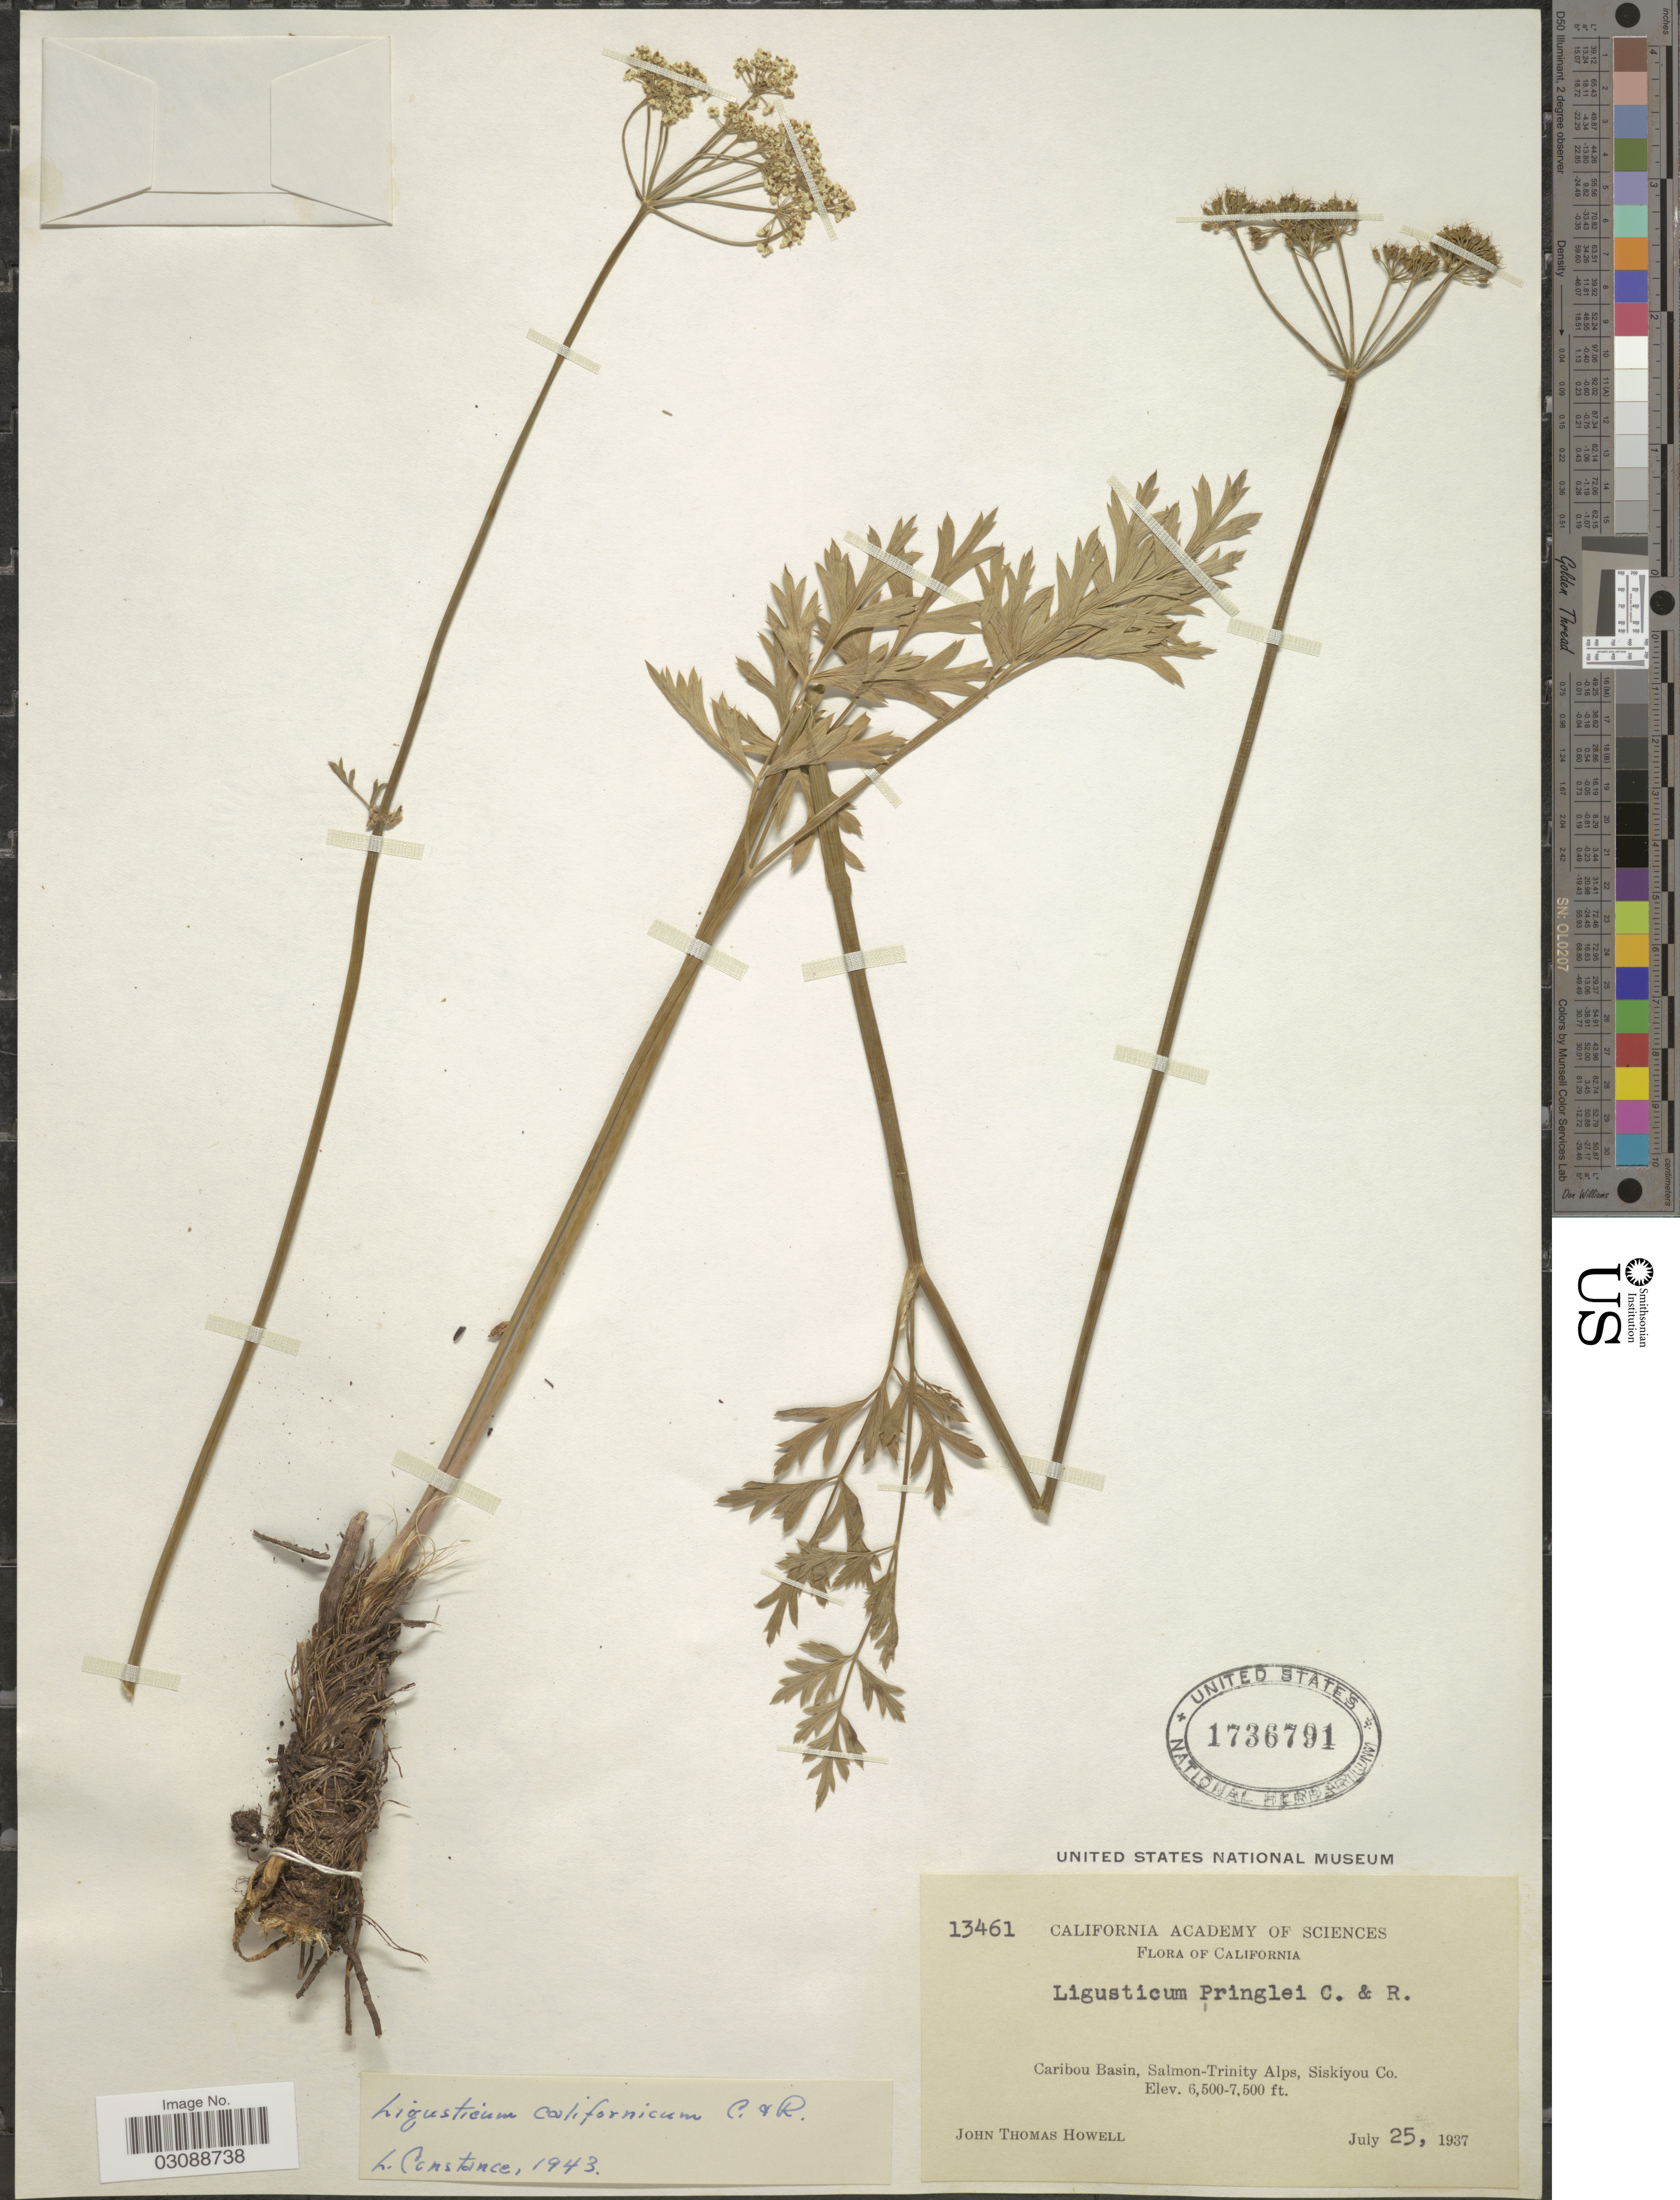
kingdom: Plantae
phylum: Tracheophyta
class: Magnoliopsida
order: Apiales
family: Apiaceae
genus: Ligusticum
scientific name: Ligusticum californicum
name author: J.M. Coult. & Rose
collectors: J. T. Howell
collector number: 13461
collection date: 1937-07-25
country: United States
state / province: California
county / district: Siskiyou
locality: Caribou Basin, Salmon-Trinity Alps, Siskiyou Co.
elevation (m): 1981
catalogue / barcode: US 1736791